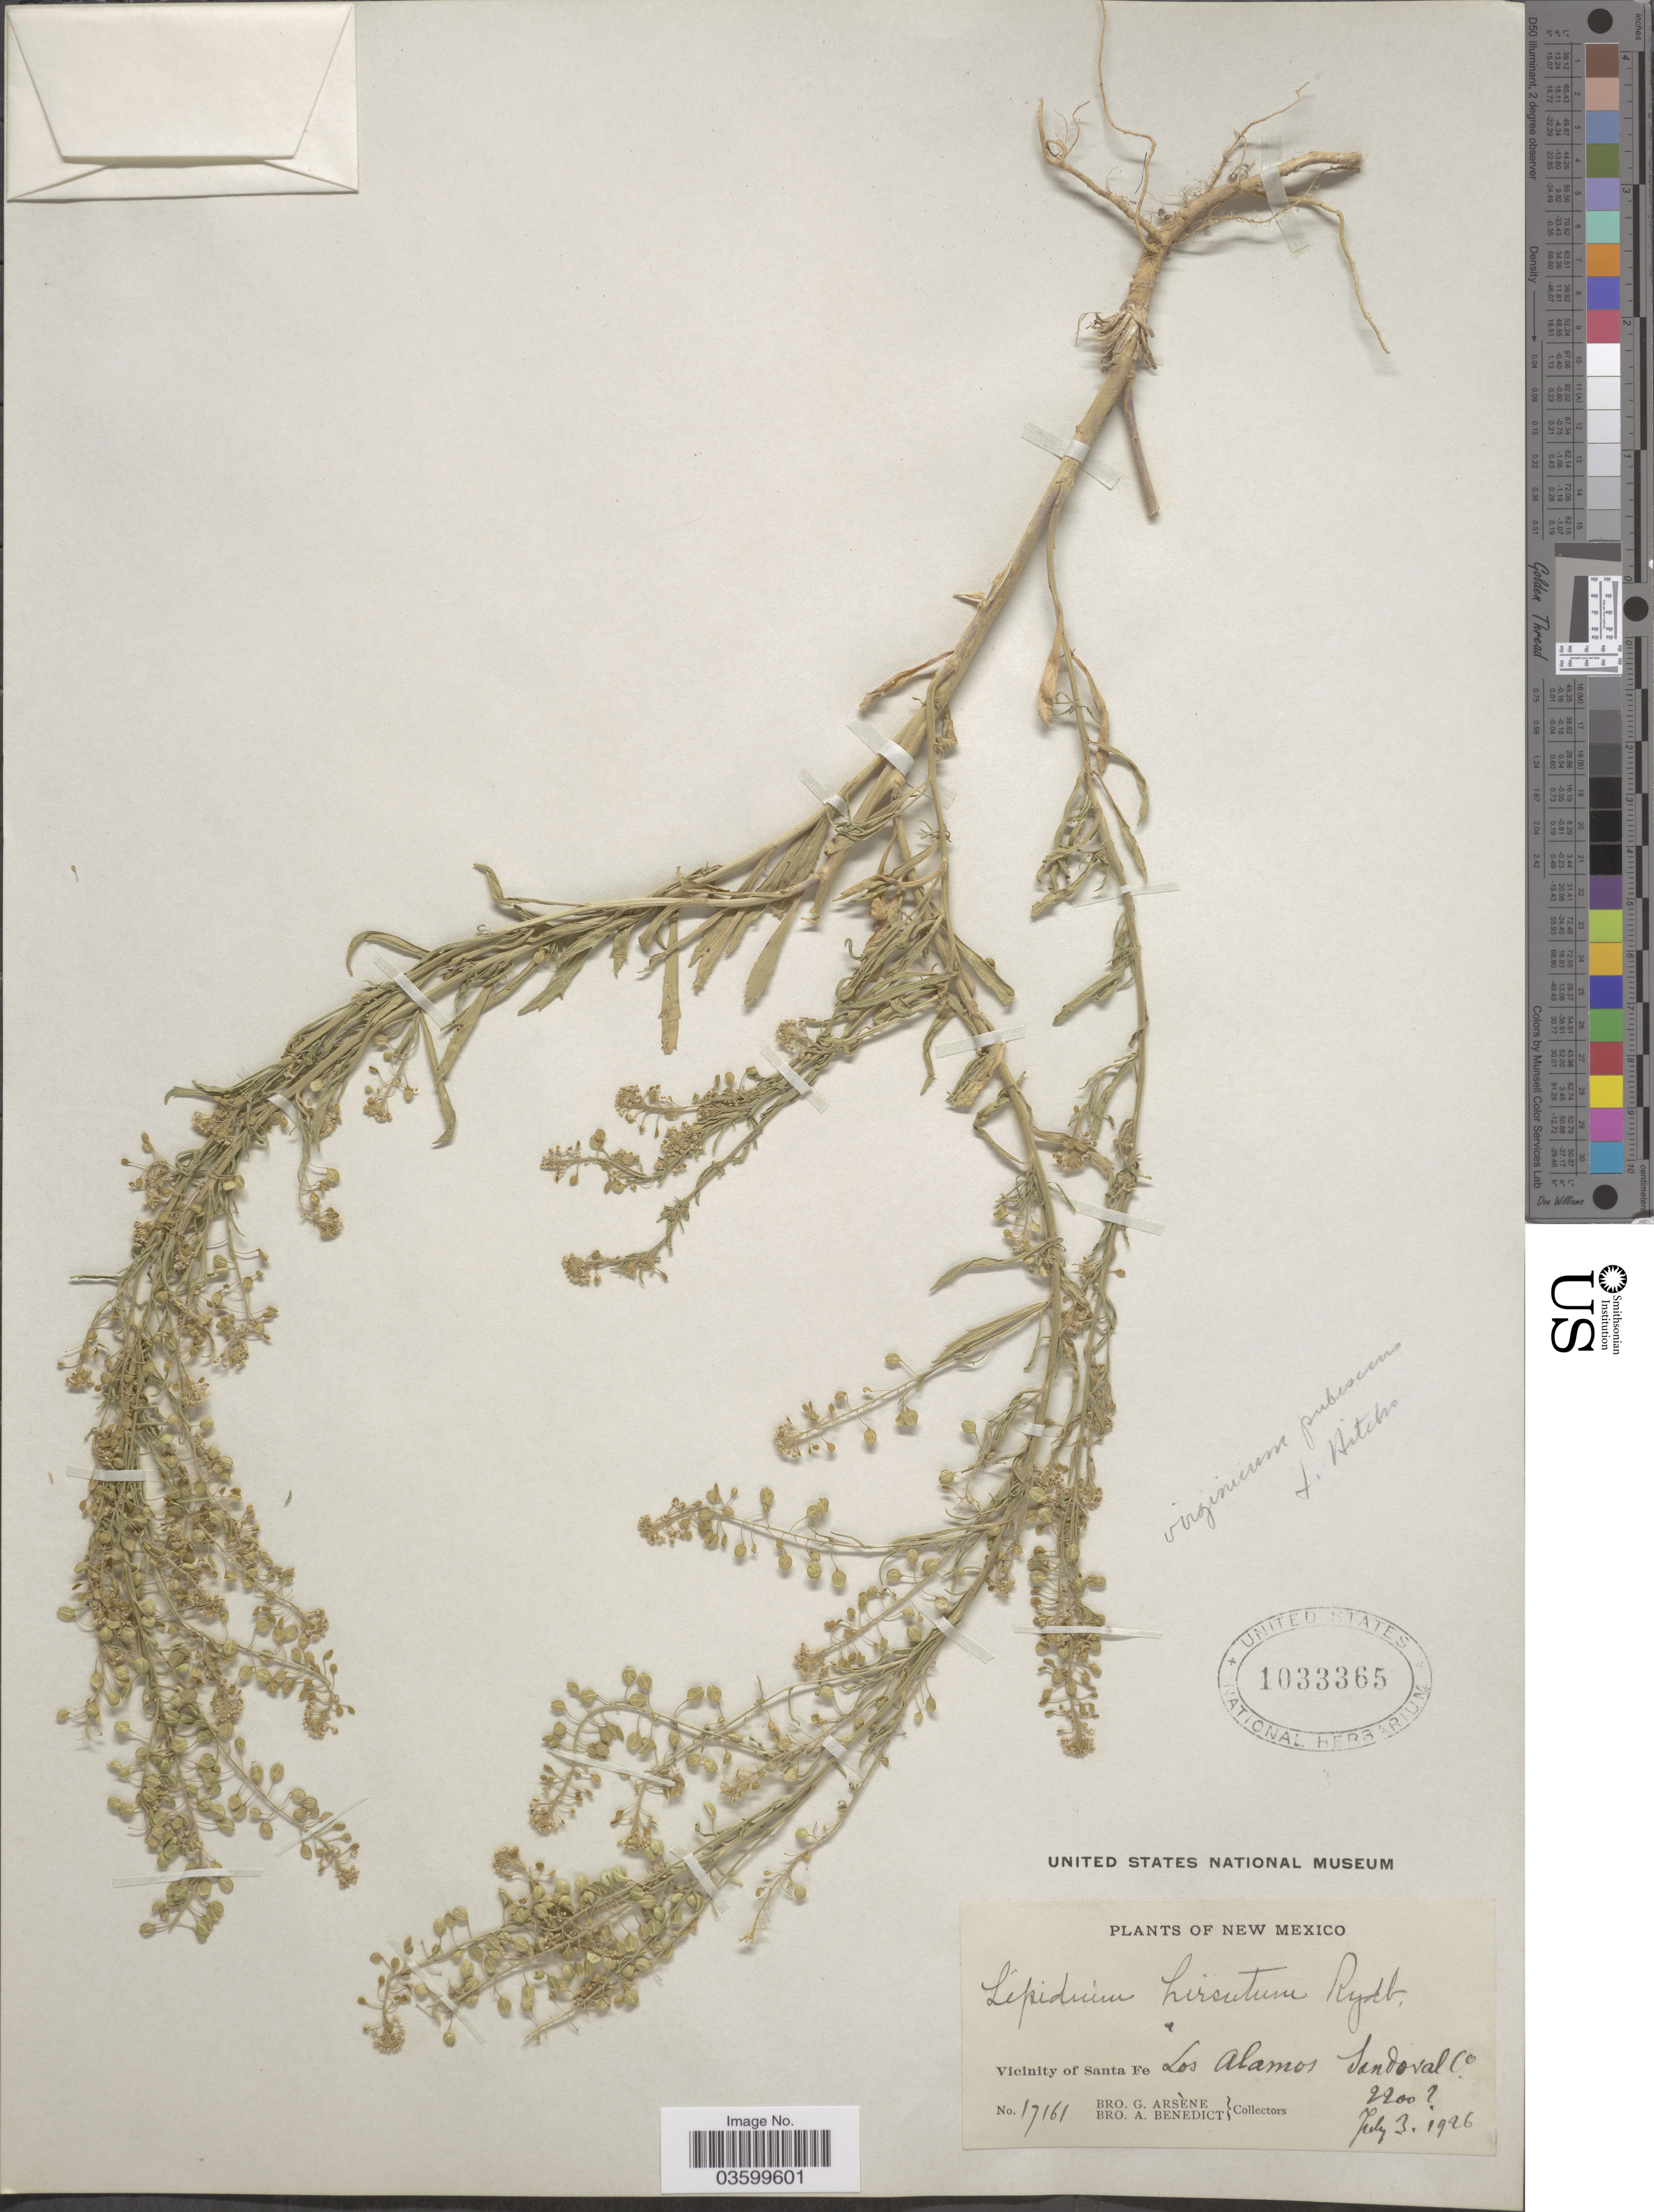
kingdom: Plantae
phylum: Tracheophyta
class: Magnoliopsida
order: Brassicales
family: Brassicaceae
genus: Lepidium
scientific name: Lepidium virginicum var. pubescens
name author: (Greene) C.L. Hitchc.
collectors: Bro. G. Arsène & Bro. A. Benedict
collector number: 17161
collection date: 1926-07-03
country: United States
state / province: New Mexico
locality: Vicinity of Santa Fe. Los Alamos. Sandoval Co.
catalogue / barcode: US 1033365